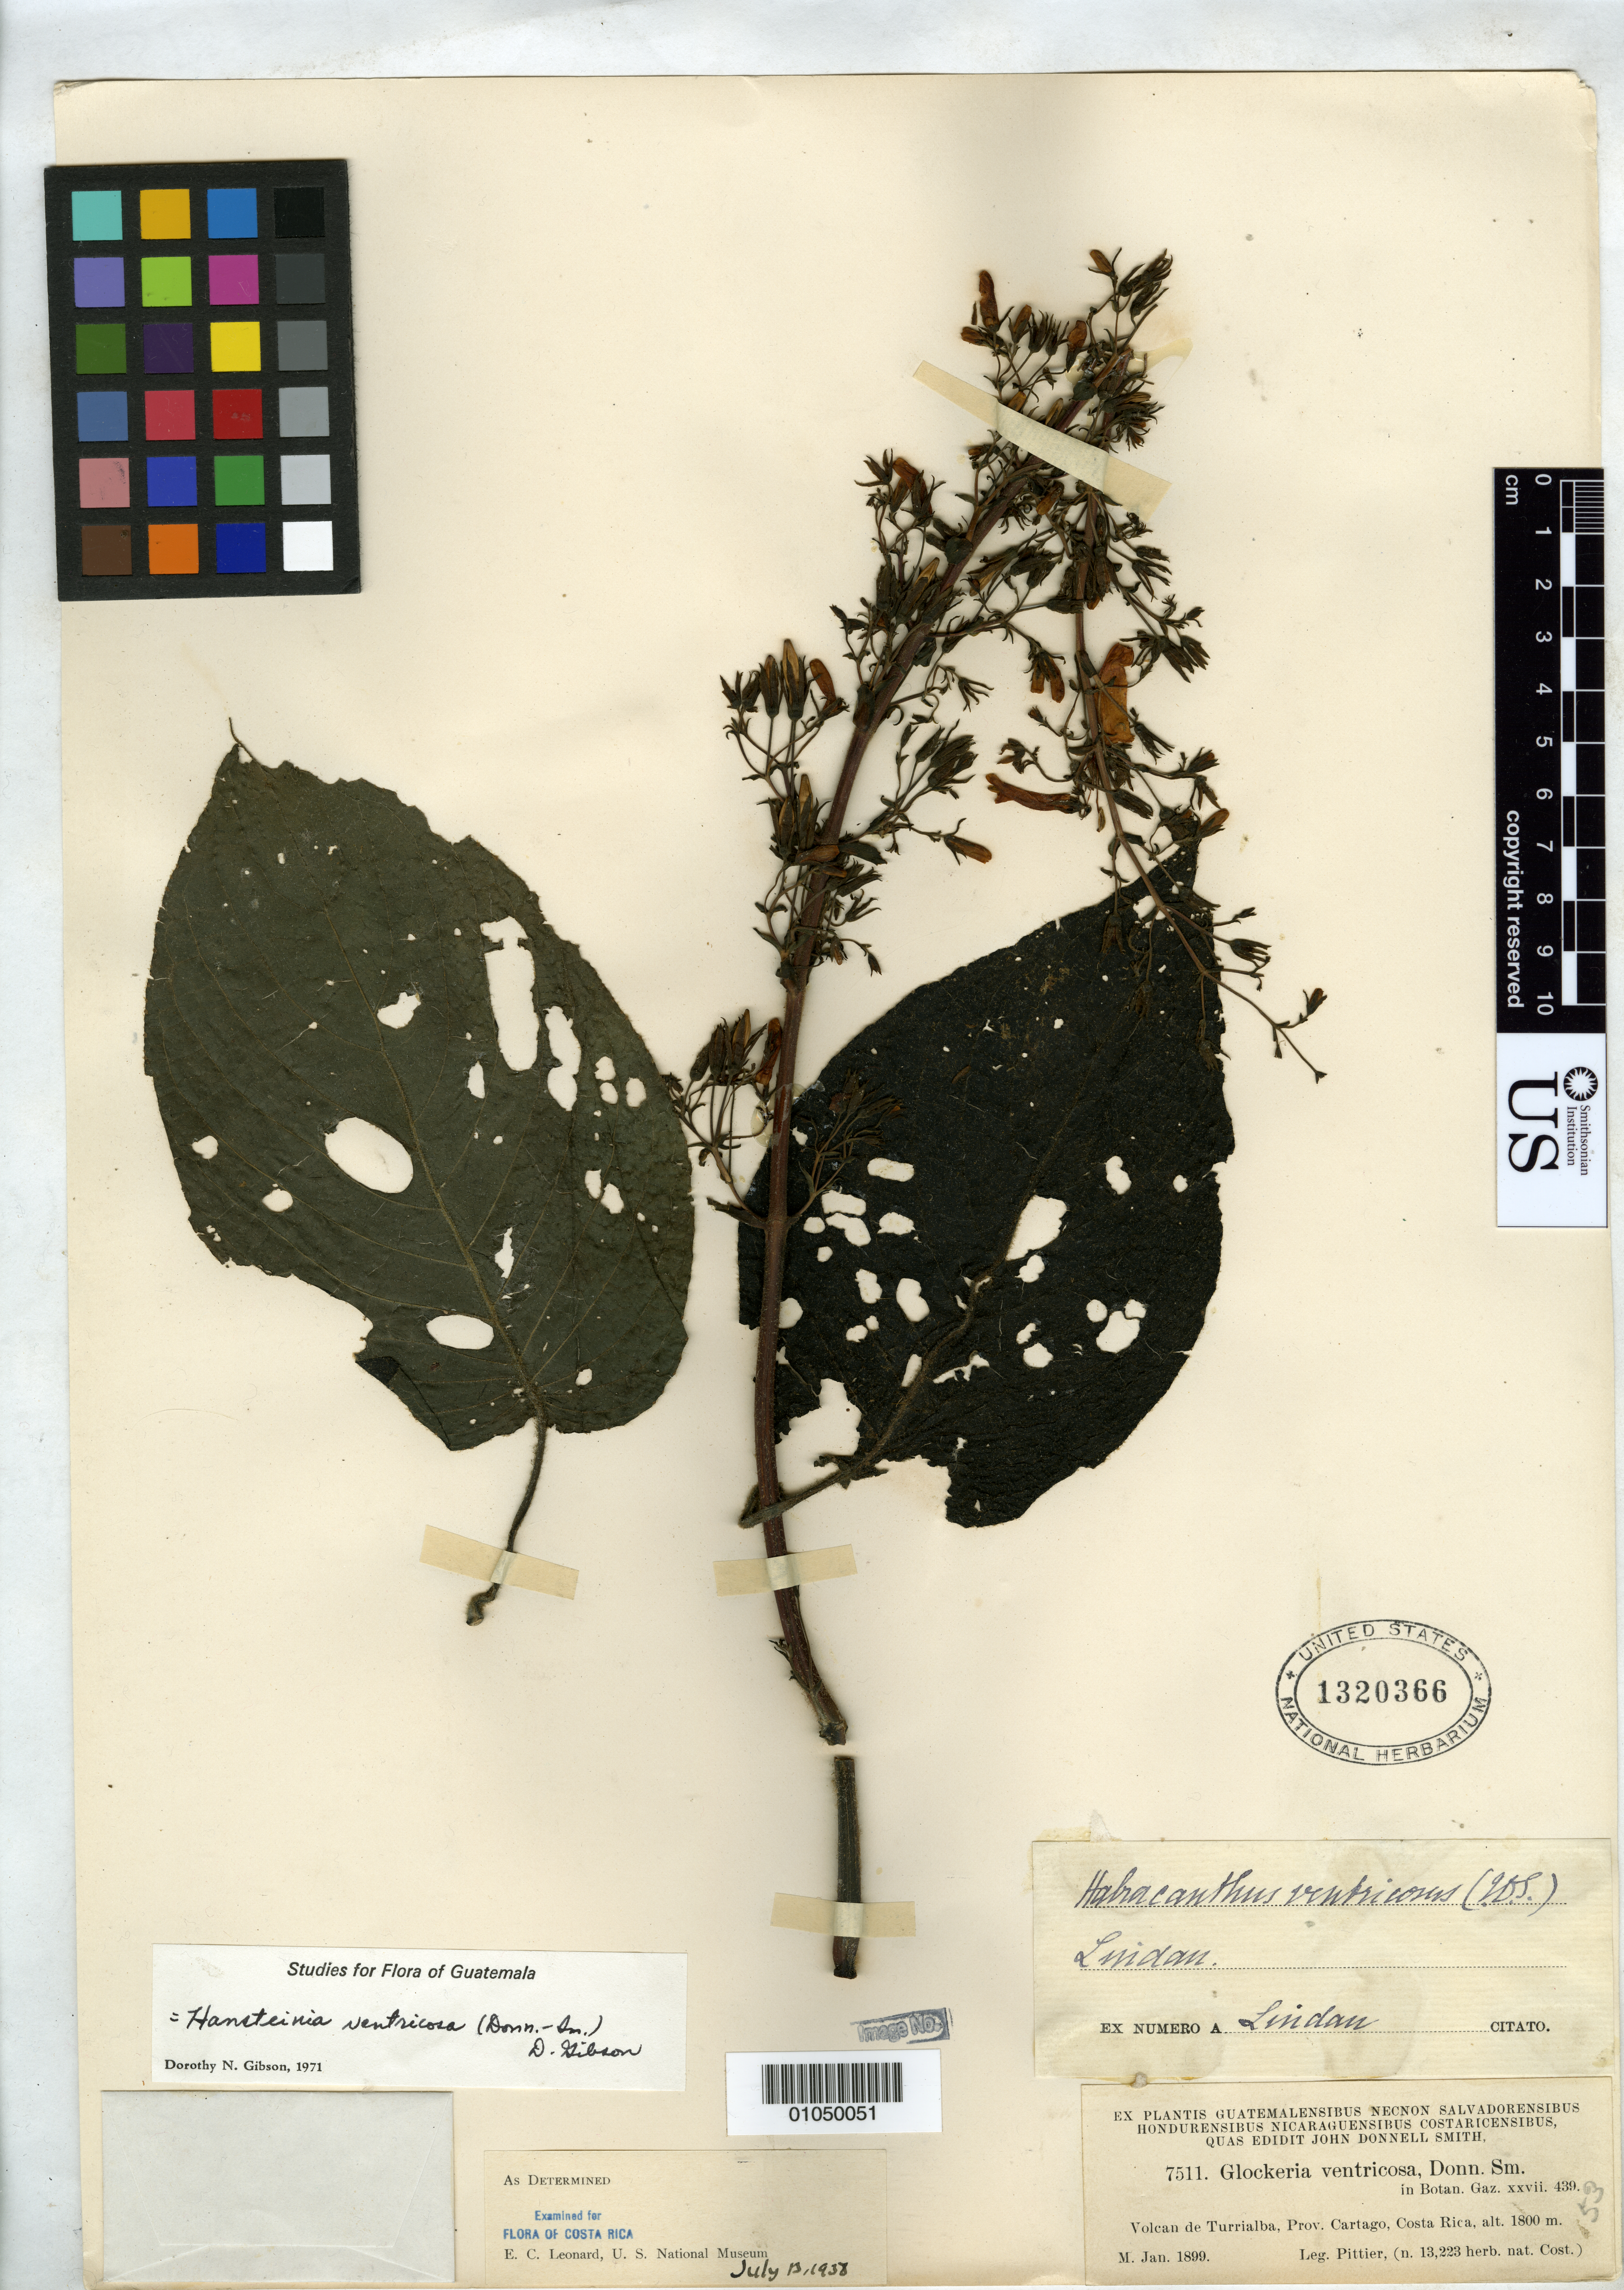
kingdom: Plantae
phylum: Tracheophyta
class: Magnoliopsida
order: Lamiales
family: Acanthaceae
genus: Glockeria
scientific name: Glockeria ventricosa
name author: Donn. Sm.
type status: Syntype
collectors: H. F. Pittier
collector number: J.D.S. 7511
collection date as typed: Jan 1899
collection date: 1899-01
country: Costa Rica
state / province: Cartago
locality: Volcan de Turrialba, Prov. Cartago.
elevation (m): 1800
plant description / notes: Lectotype collection is Pittier 3519 as (effectively) designated by L.H. Durkee, Ann. Missouri Bot. Gard. 65: 203 (1978).; Specimen ex John Donnell Smith herbarium.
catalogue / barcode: US 1320366